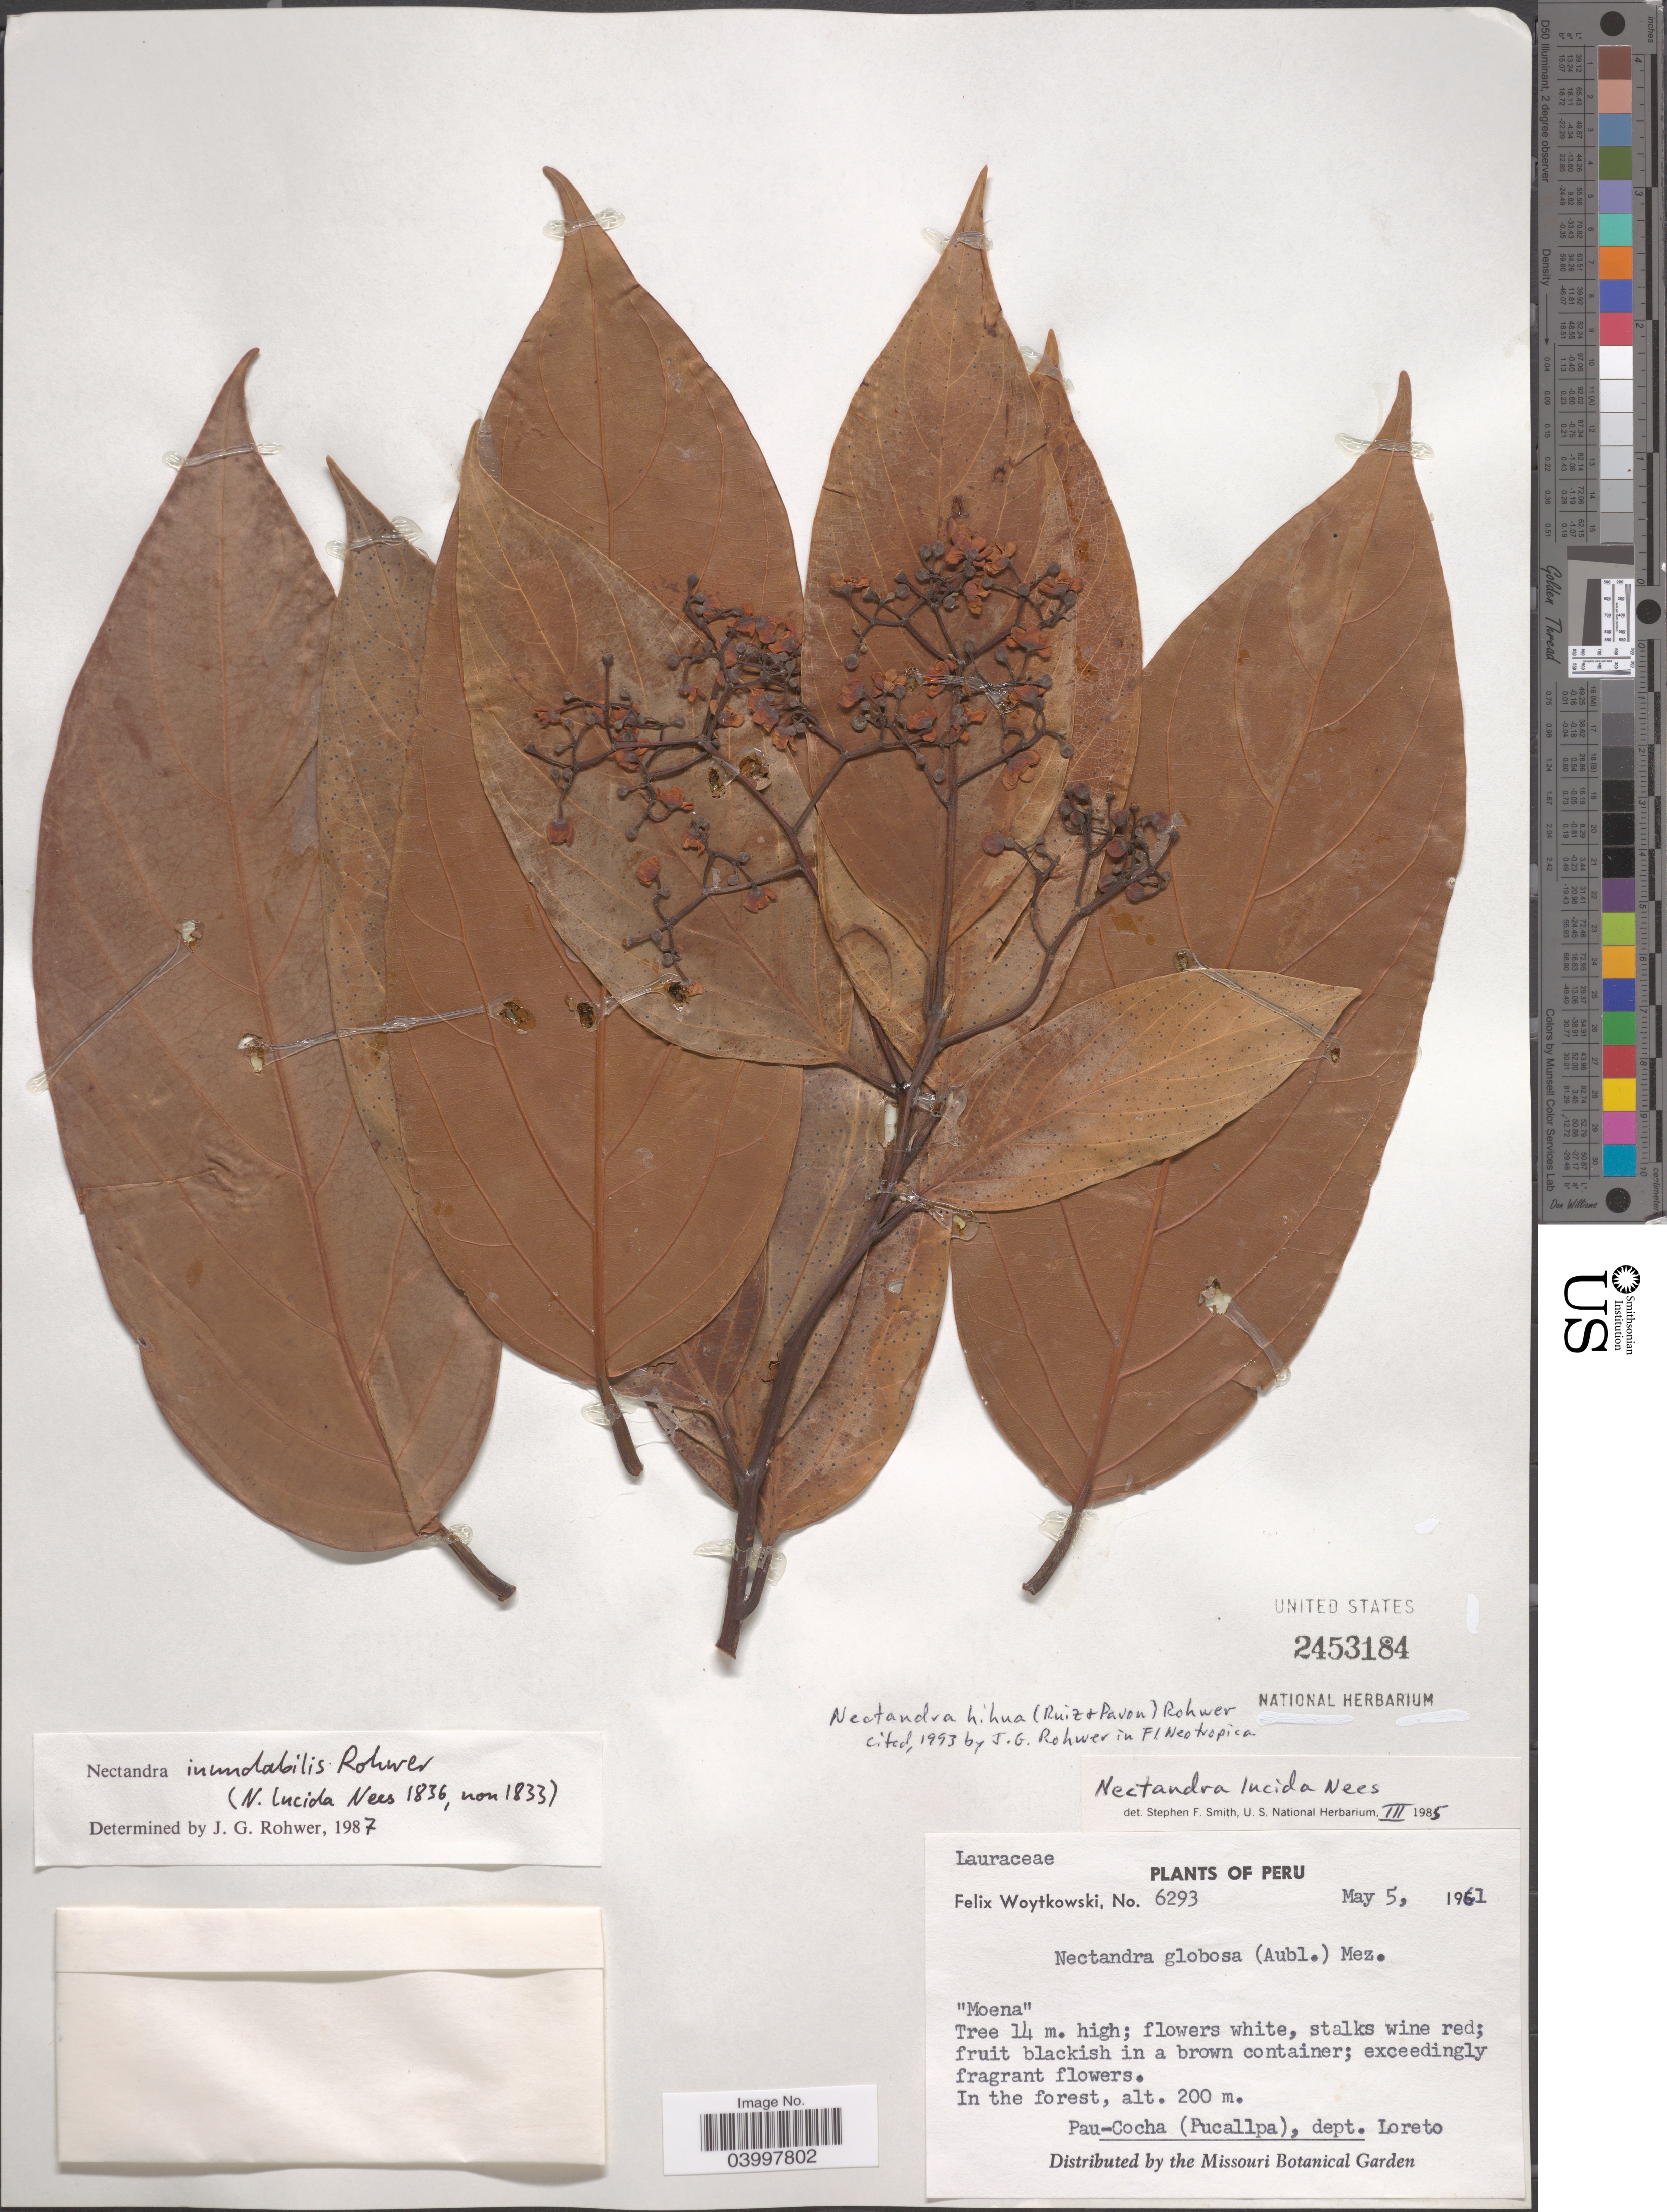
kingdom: Plantae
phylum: Tracheophyta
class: Magnoliopsida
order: Laurales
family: Lauraceae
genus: Nectandra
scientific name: Nectandra hihua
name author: (Ruiz & Pav.) Rohwer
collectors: F. Woytkowski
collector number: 6293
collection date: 1961-05-05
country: Peru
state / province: Loreto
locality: Pau-Cocha (Pucallpa), dept. Loreto.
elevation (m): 200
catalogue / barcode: US 2453184